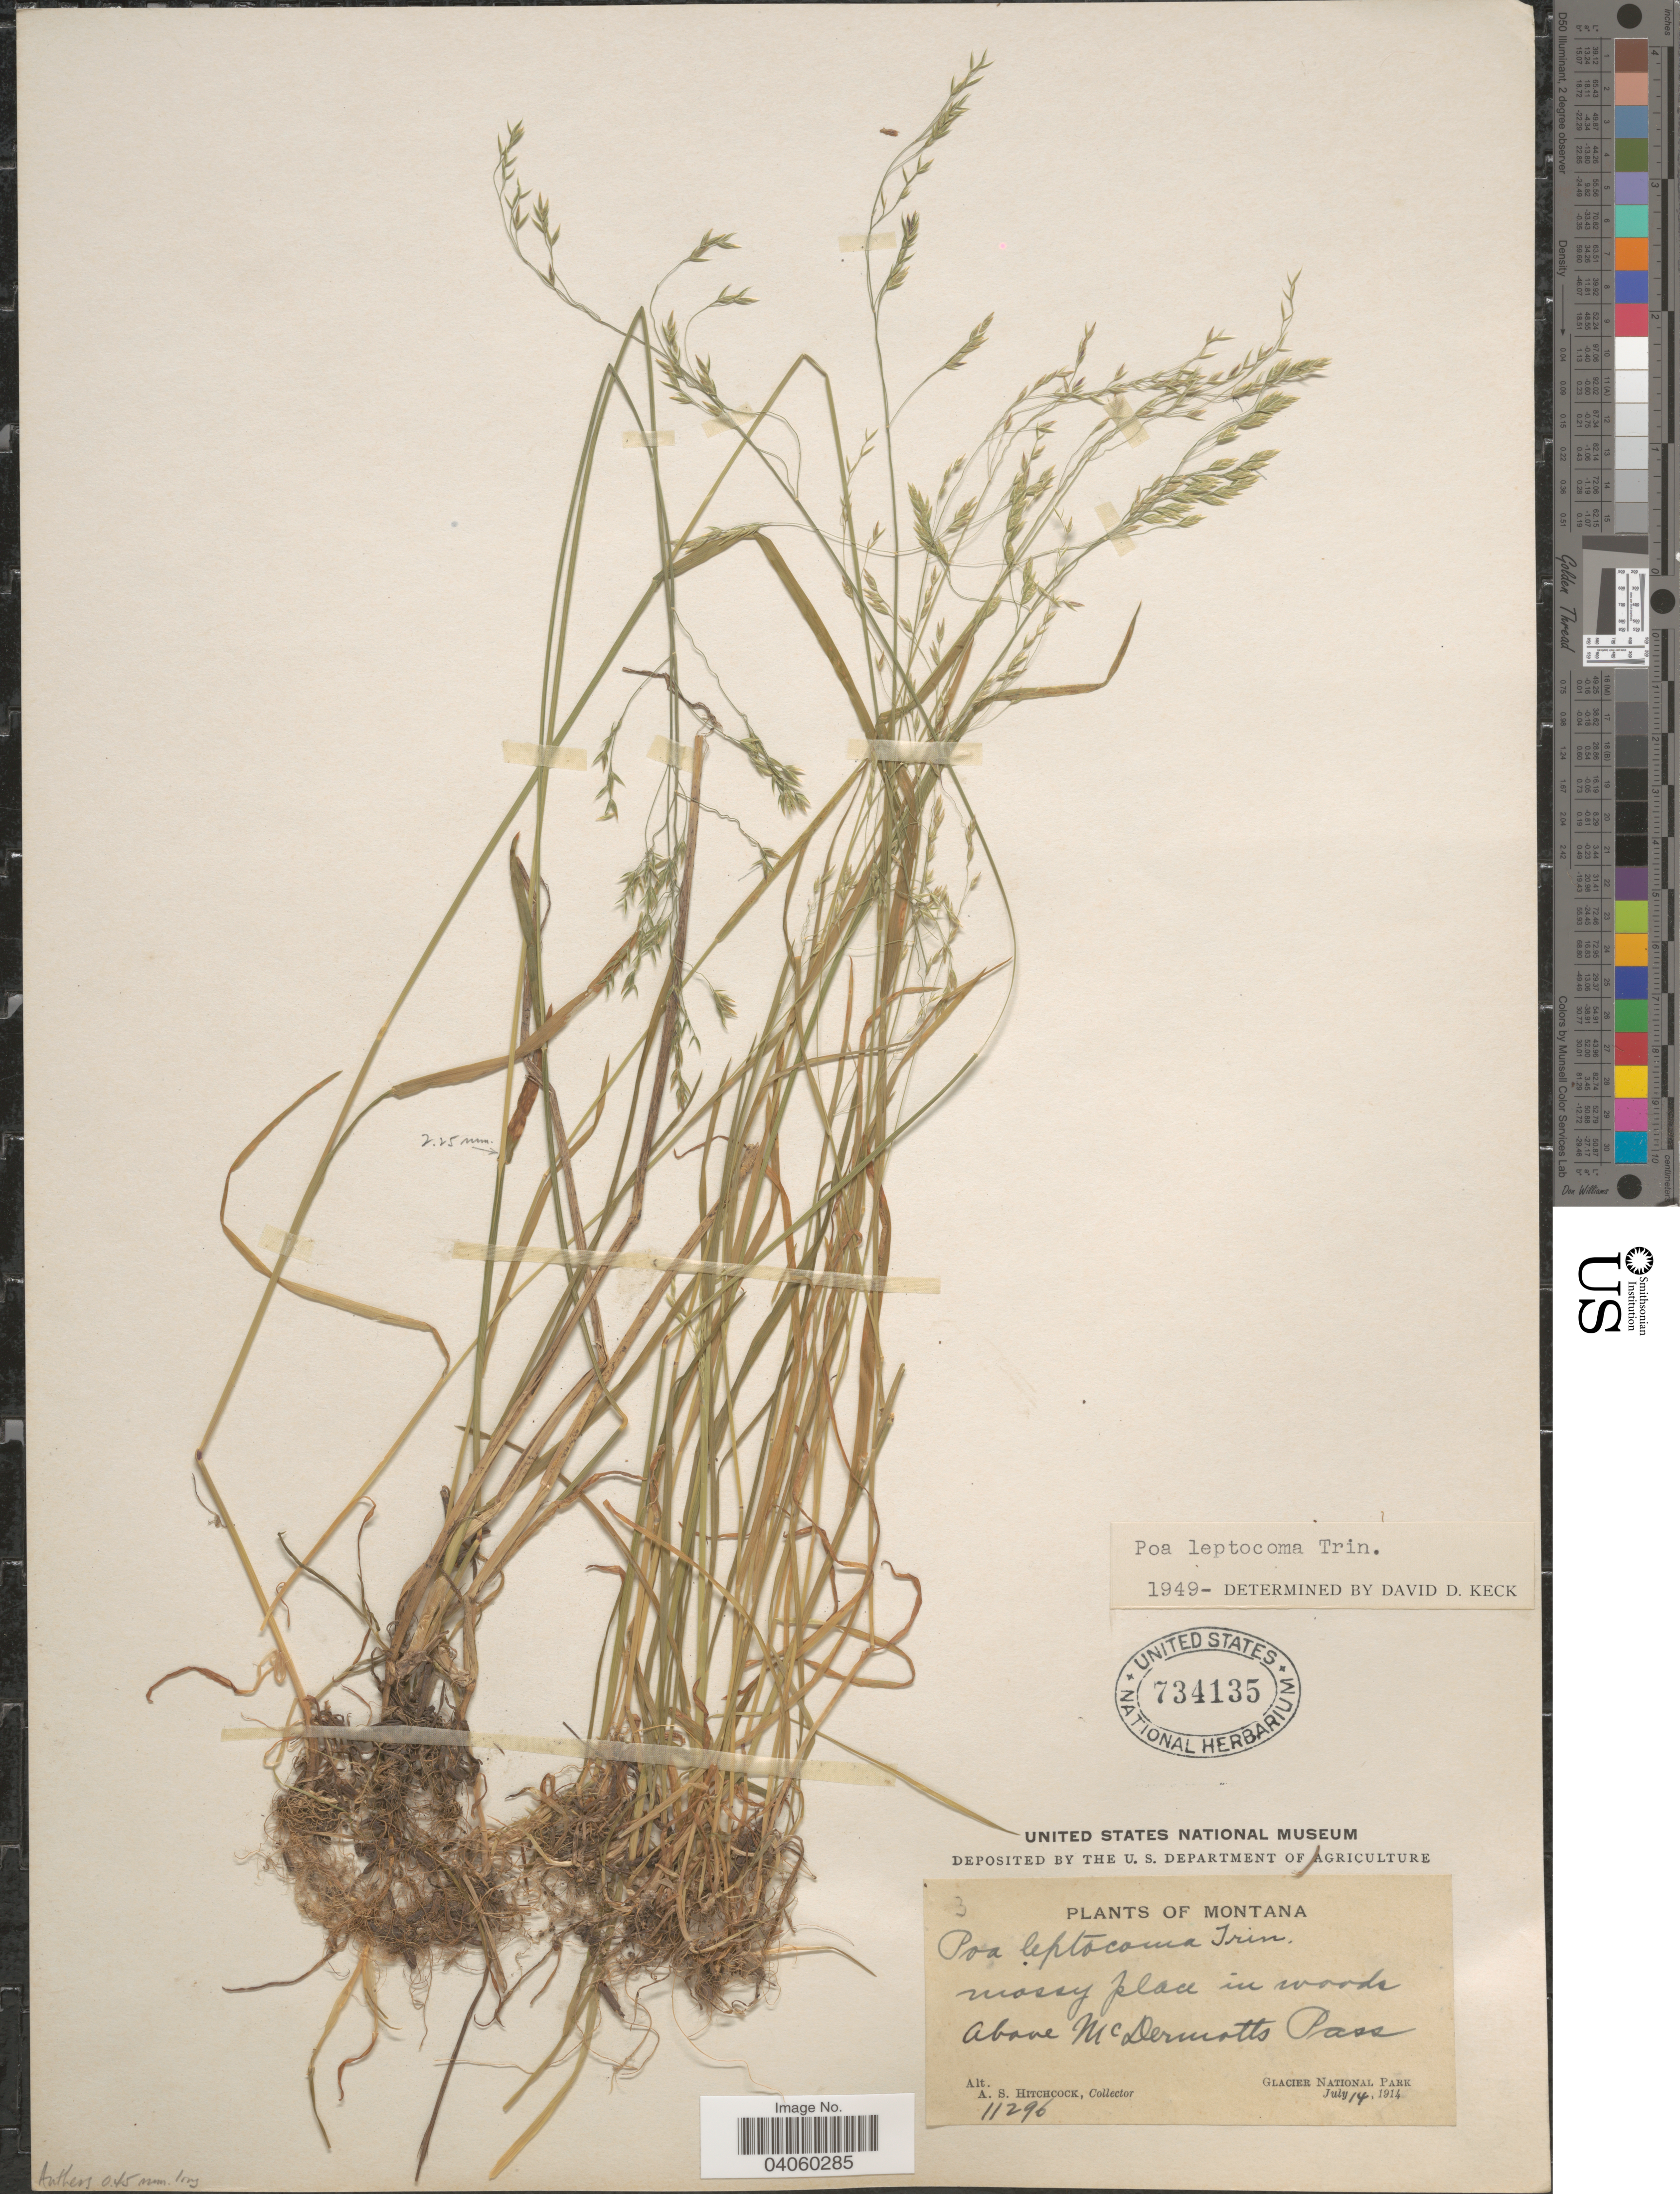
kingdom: Plantae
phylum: Tracheophyta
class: Liliopsida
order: Poales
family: Poaceae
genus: Poa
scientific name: Poa leptocoma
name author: Trin.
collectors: A. S. Hitchcock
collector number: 11296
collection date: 1914-07-14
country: United States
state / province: Montana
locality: In woods above McDermotts Pass. Glacier National Park.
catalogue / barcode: US 734135